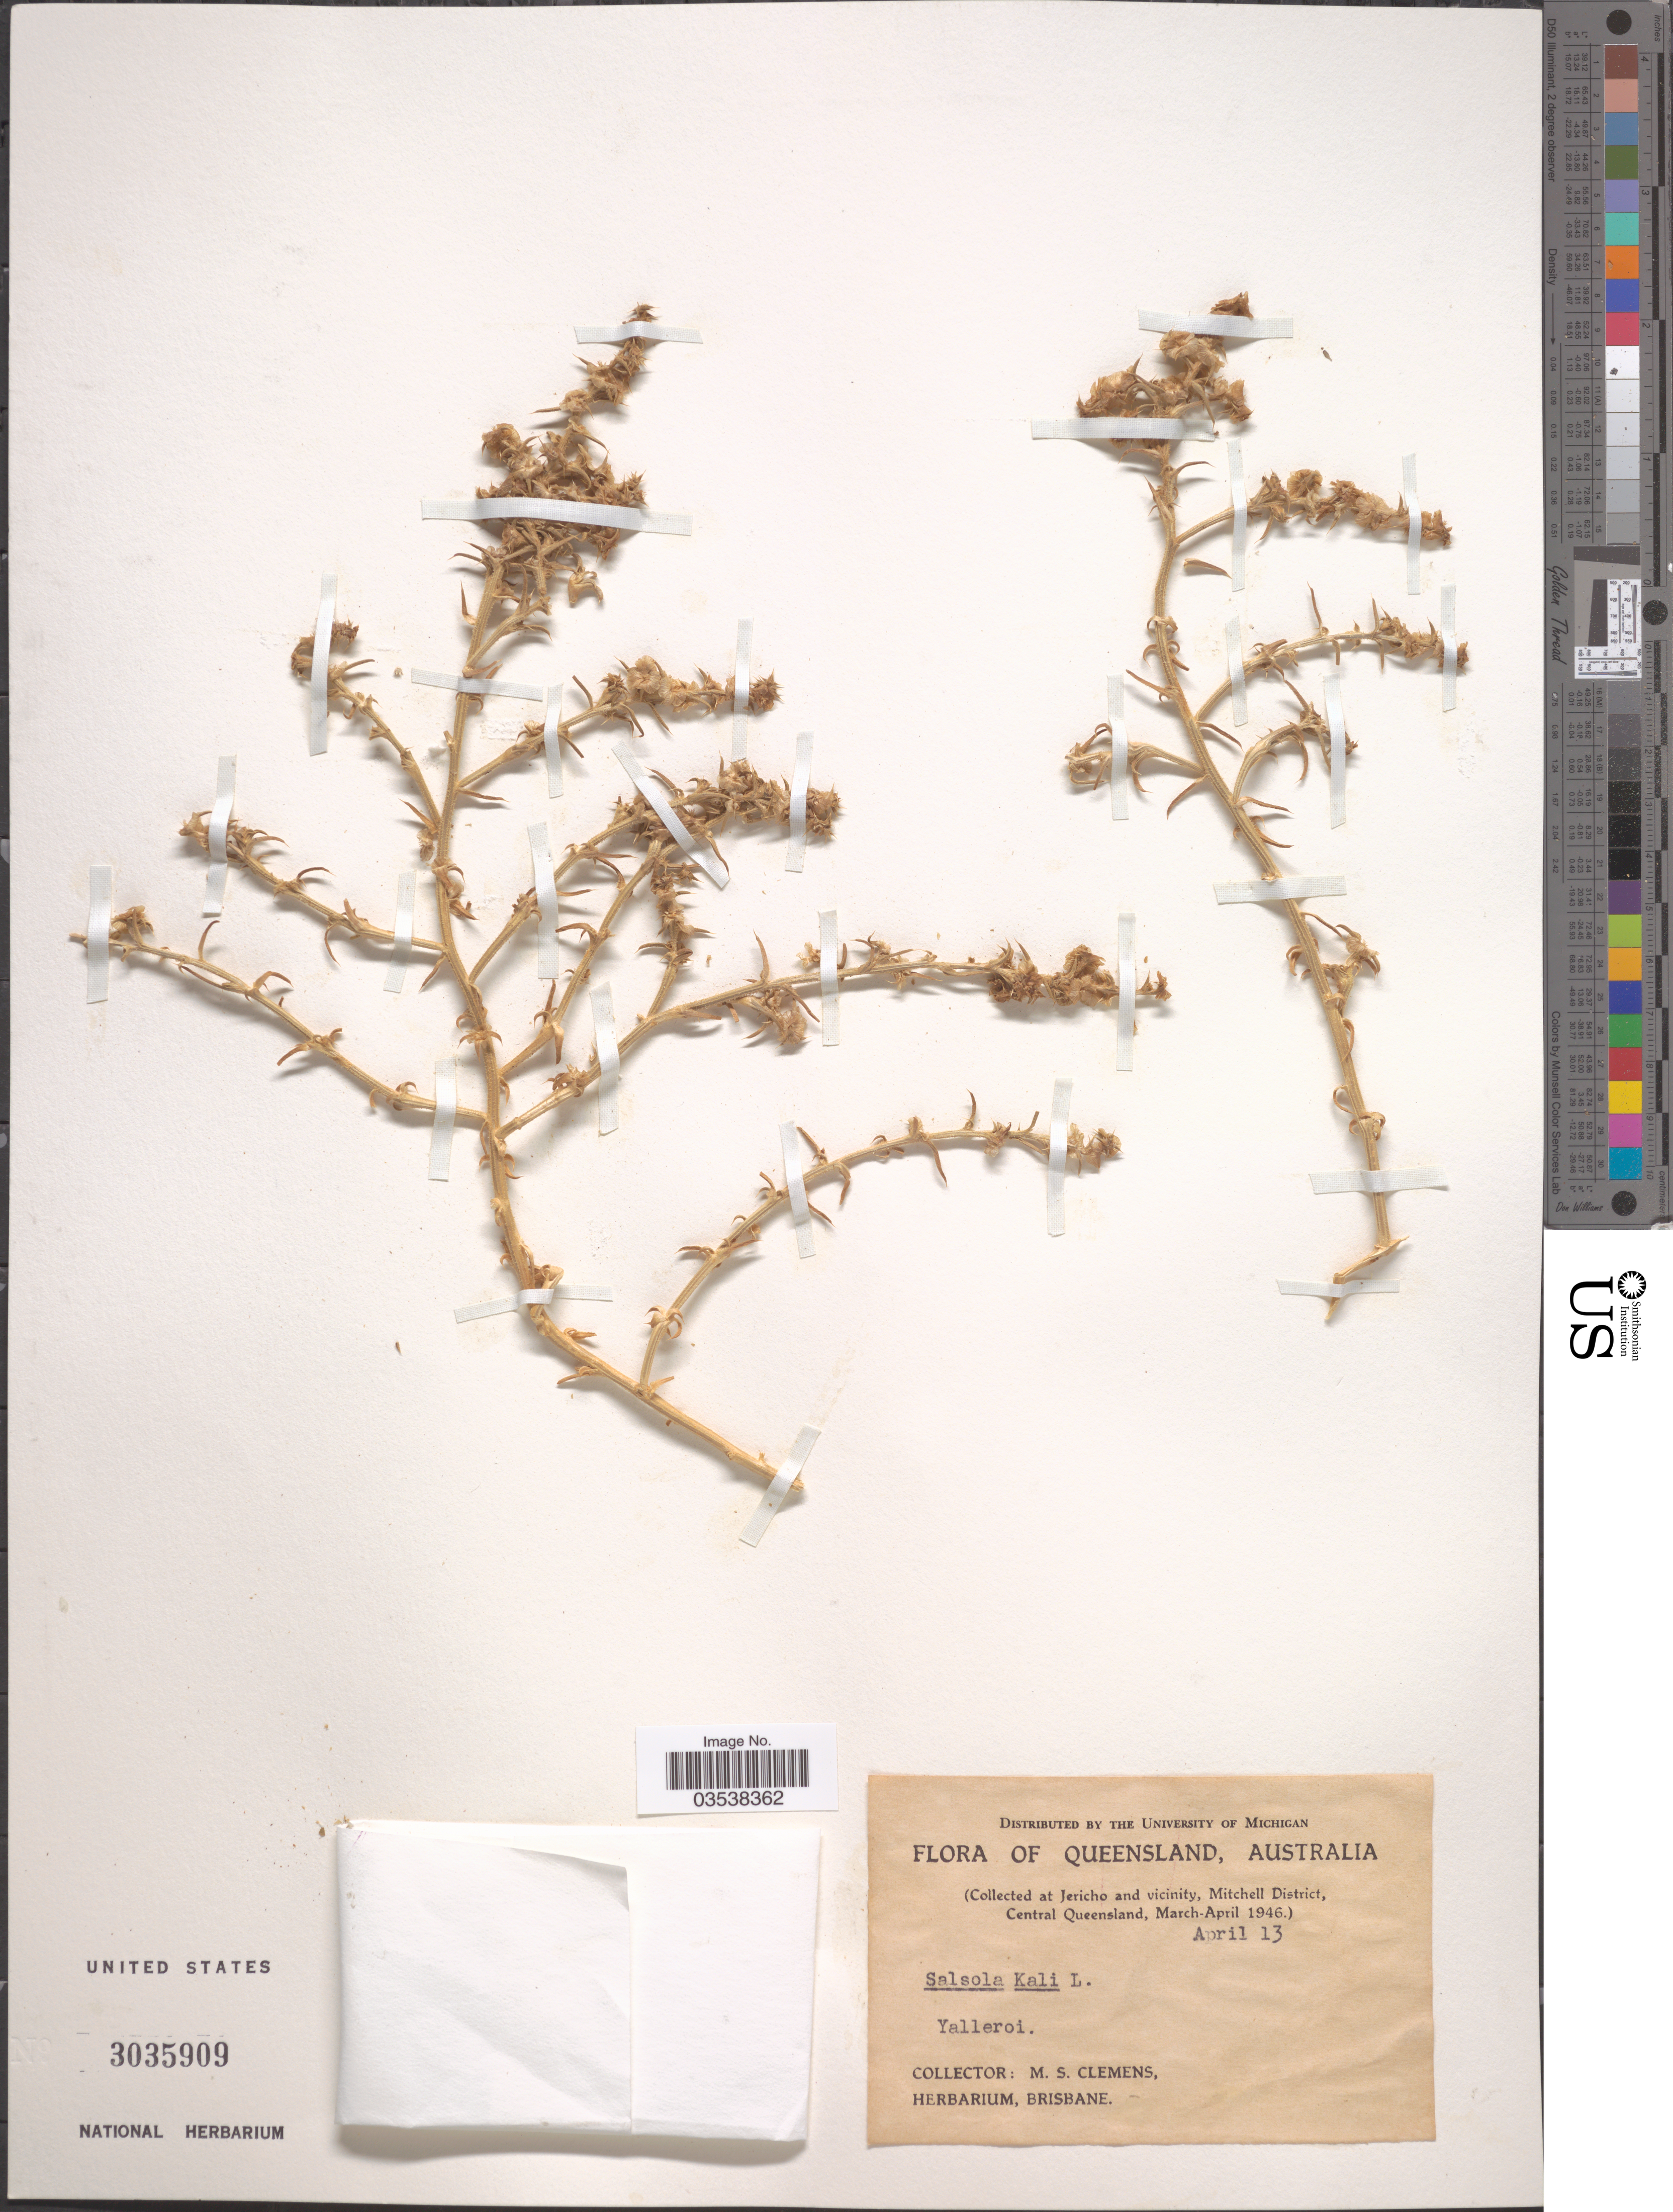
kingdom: Plantae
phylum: Tracheophyta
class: Magnoliopsida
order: Caryophyllales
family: Amaranthaceae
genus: Salsola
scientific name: Salsola kali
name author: L.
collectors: M. S. Clemens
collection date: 1946-04-13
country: Australia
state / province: Queensland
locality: At Jericho and vicinity, Mitchell District, Central Queensland. Yalleroi.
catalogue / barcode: US 3035909